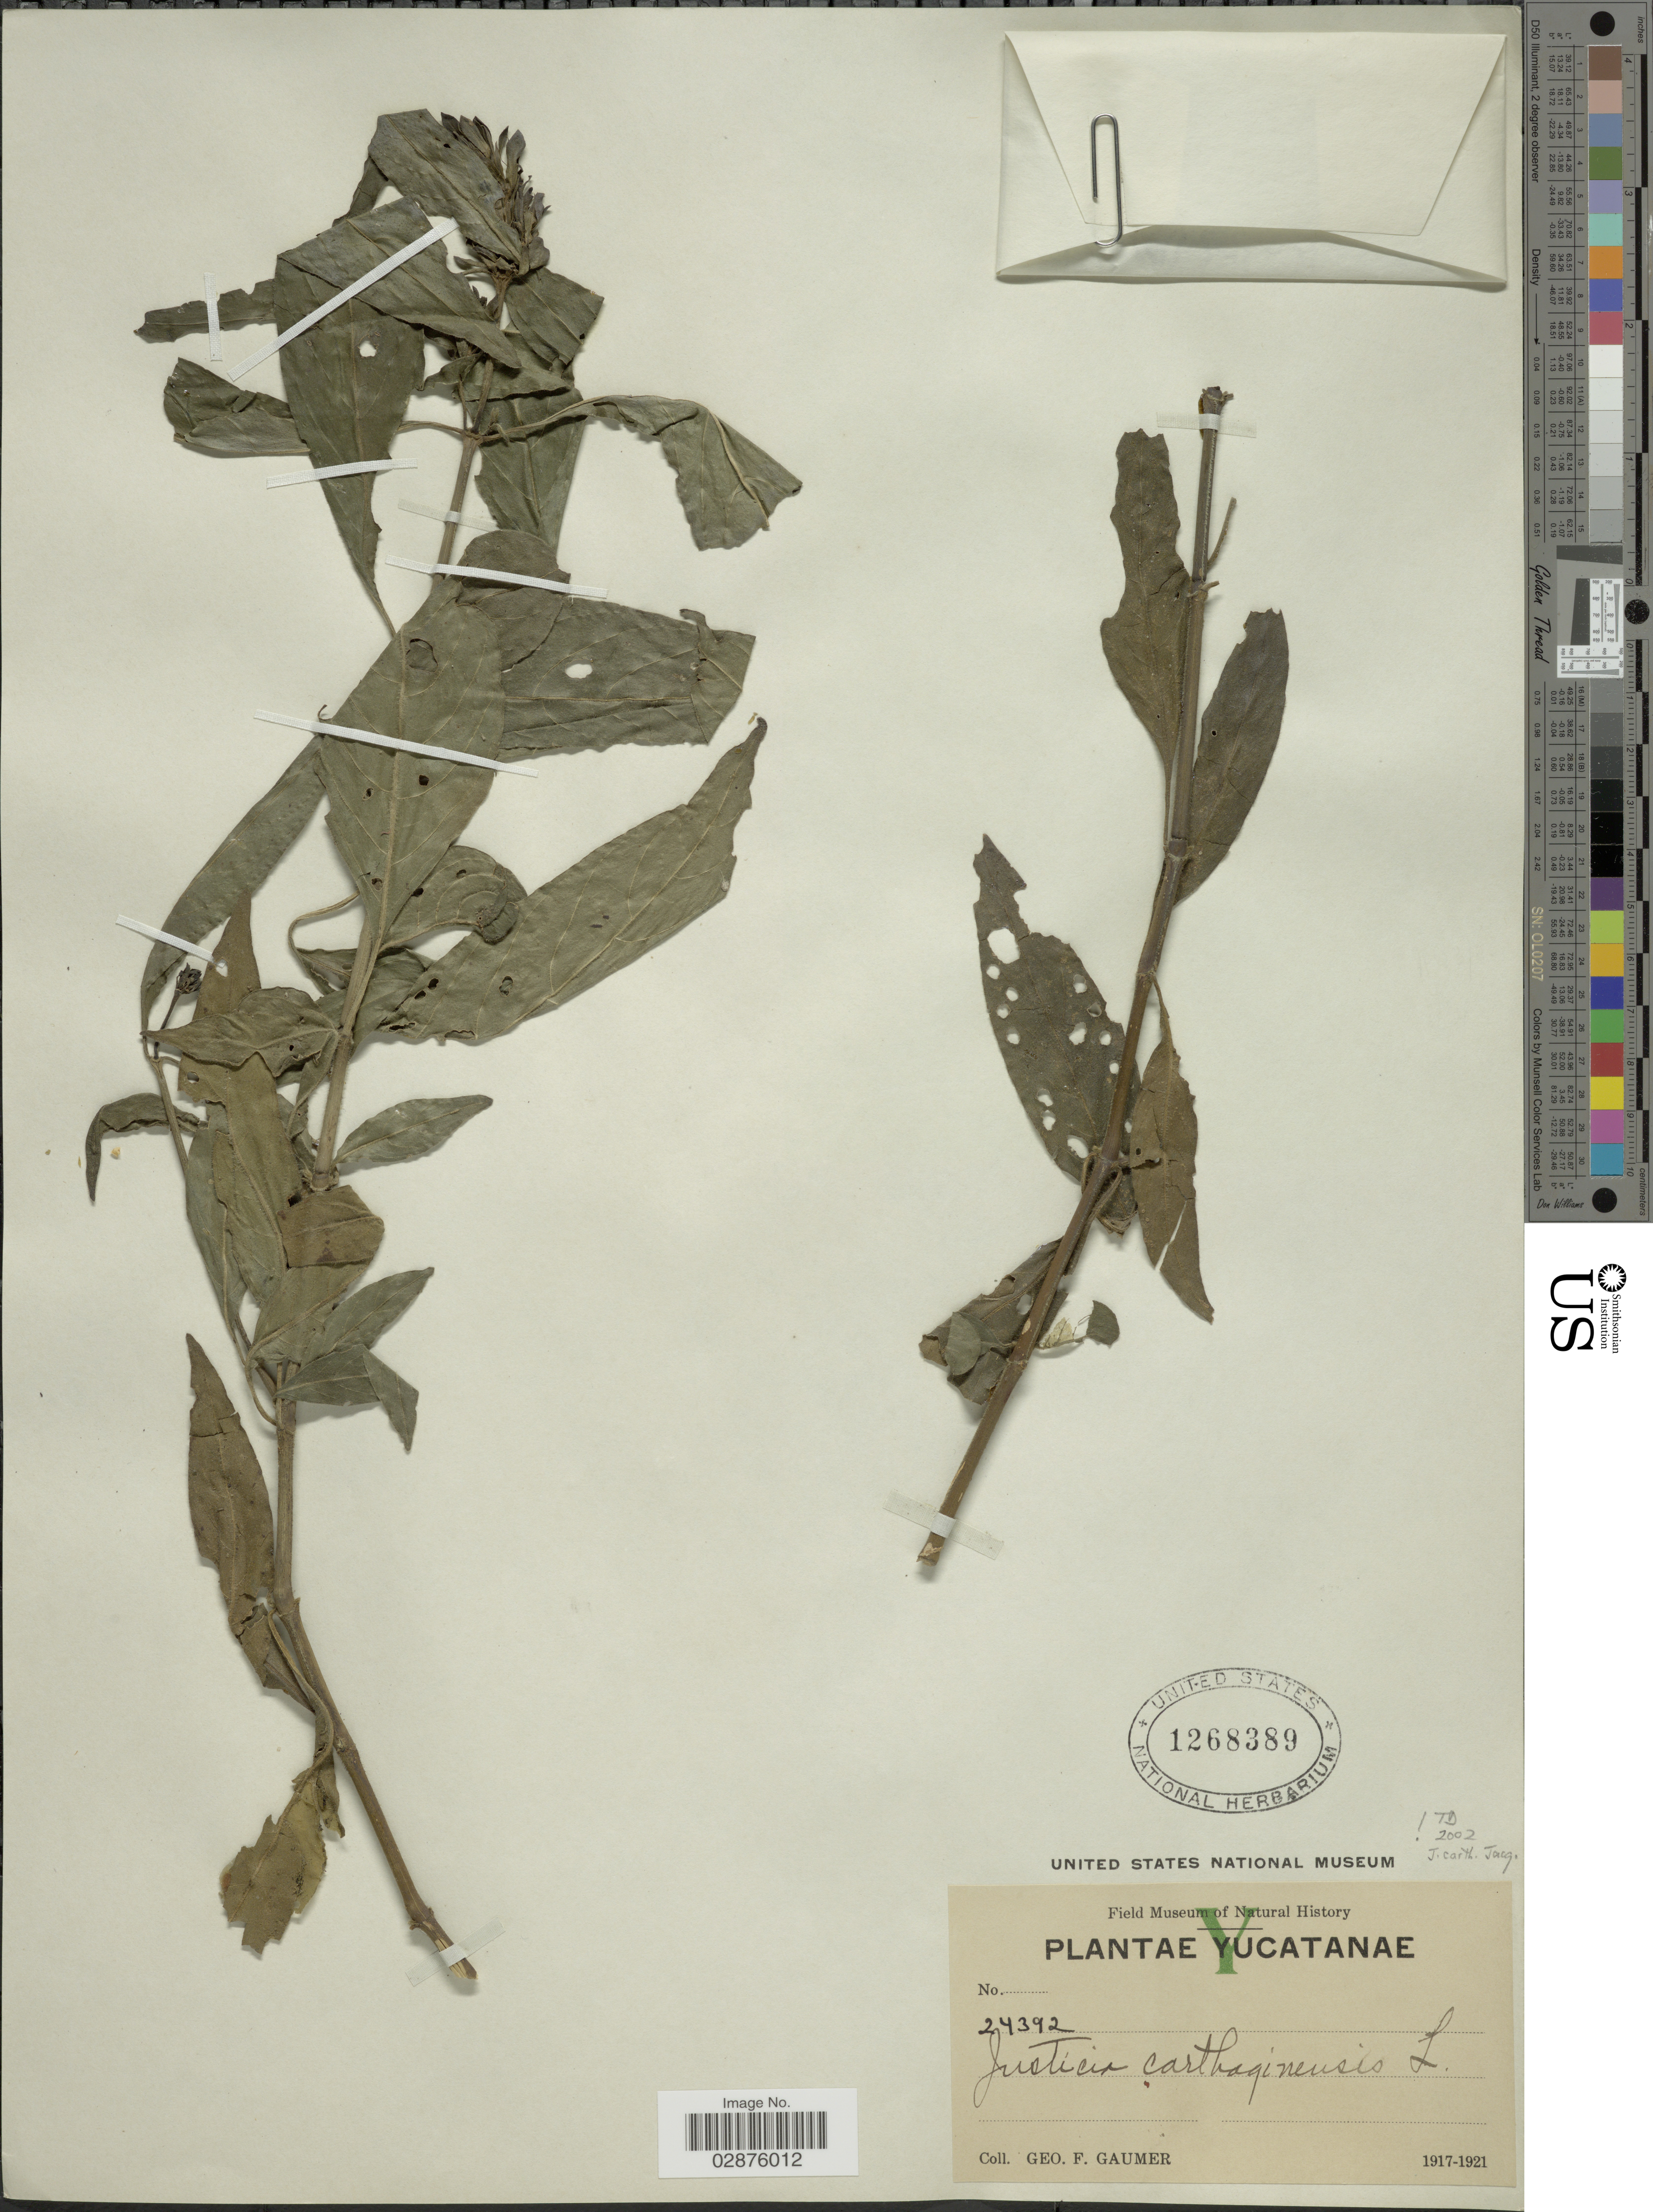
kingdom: Plantae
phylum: Tracheophyta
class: Magnoliopsida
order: Lamiales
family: Acanthaceae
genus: Justicia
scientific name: Justicia carthaginensis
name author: Jacq.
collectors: G. F. Gaumer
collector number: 24392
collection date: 1917/1921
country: Mexico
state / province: Yucatán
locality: Yucatanae.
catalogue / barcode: US 1268389